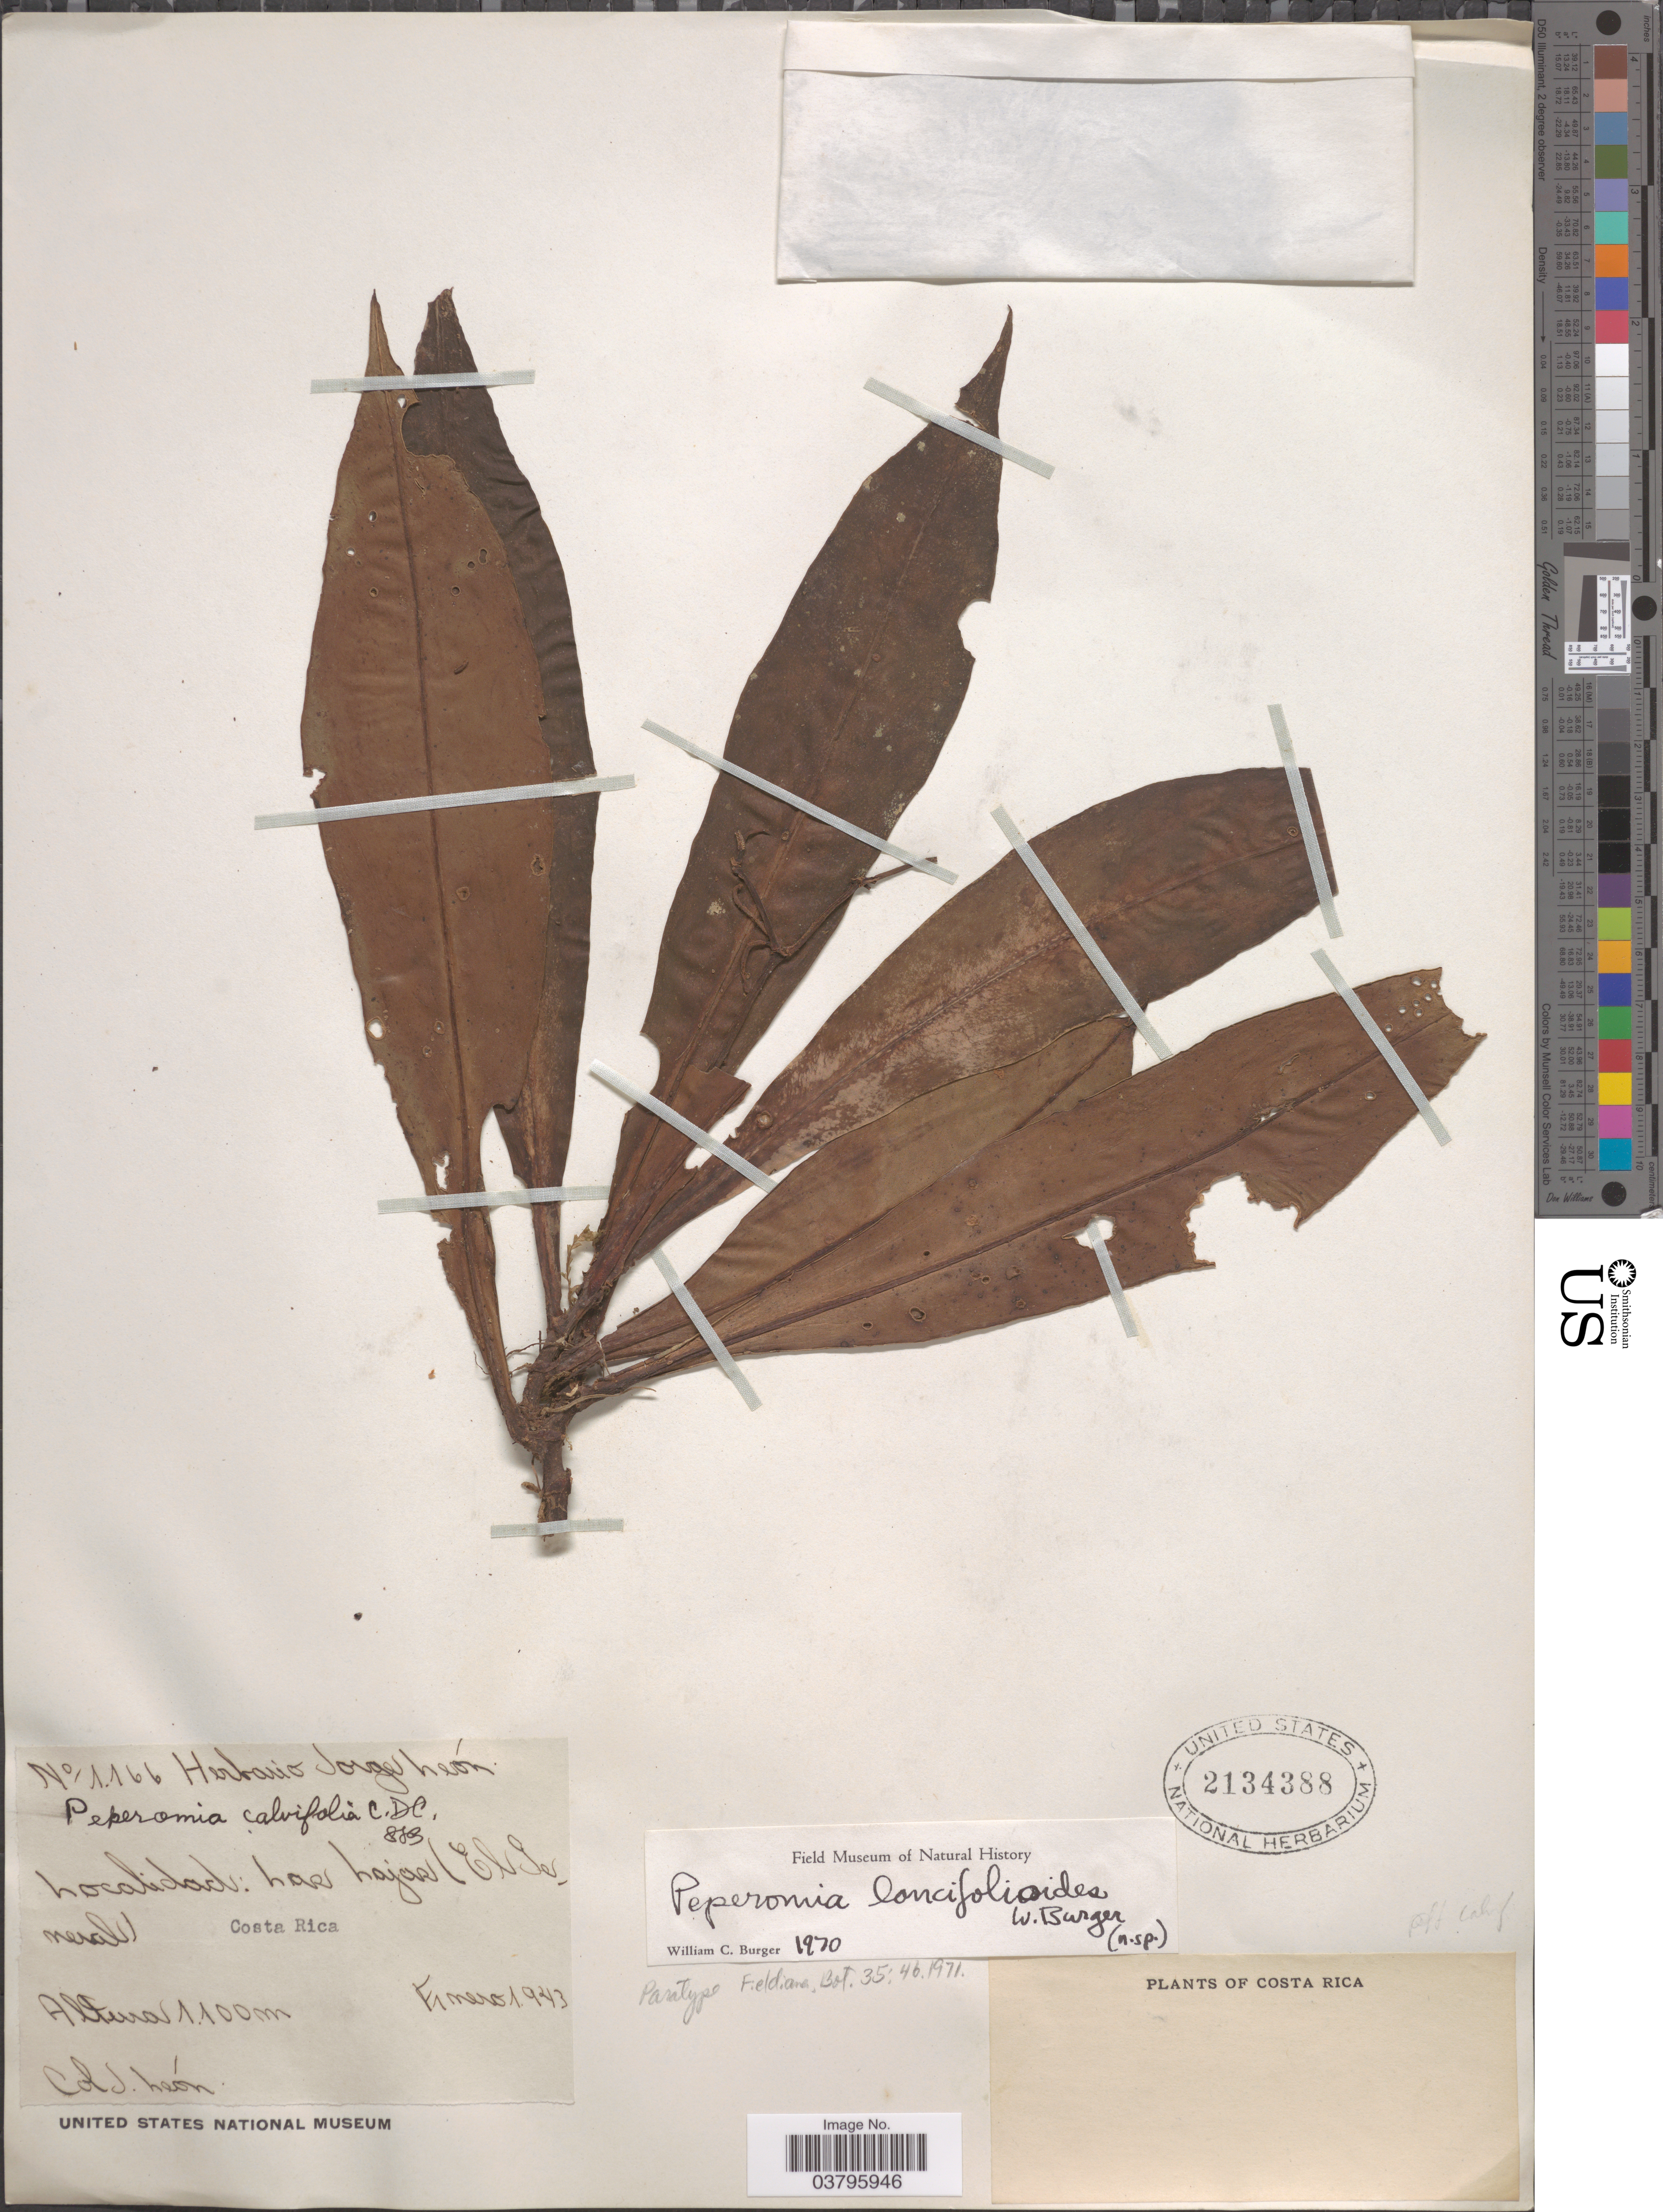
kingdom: Plantae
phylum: Tracheophyta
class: Magnoliopsida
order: Piperales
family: Piperaceae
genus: Peperomia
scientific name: Peperomia sessilifolia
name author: C. DC.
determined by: Jiménez, José Estaban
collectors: J. León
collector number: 1166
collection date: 1943-01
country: Costa Rica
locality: Las Lajas (El General).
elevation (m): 1100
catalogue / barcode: US 2134388